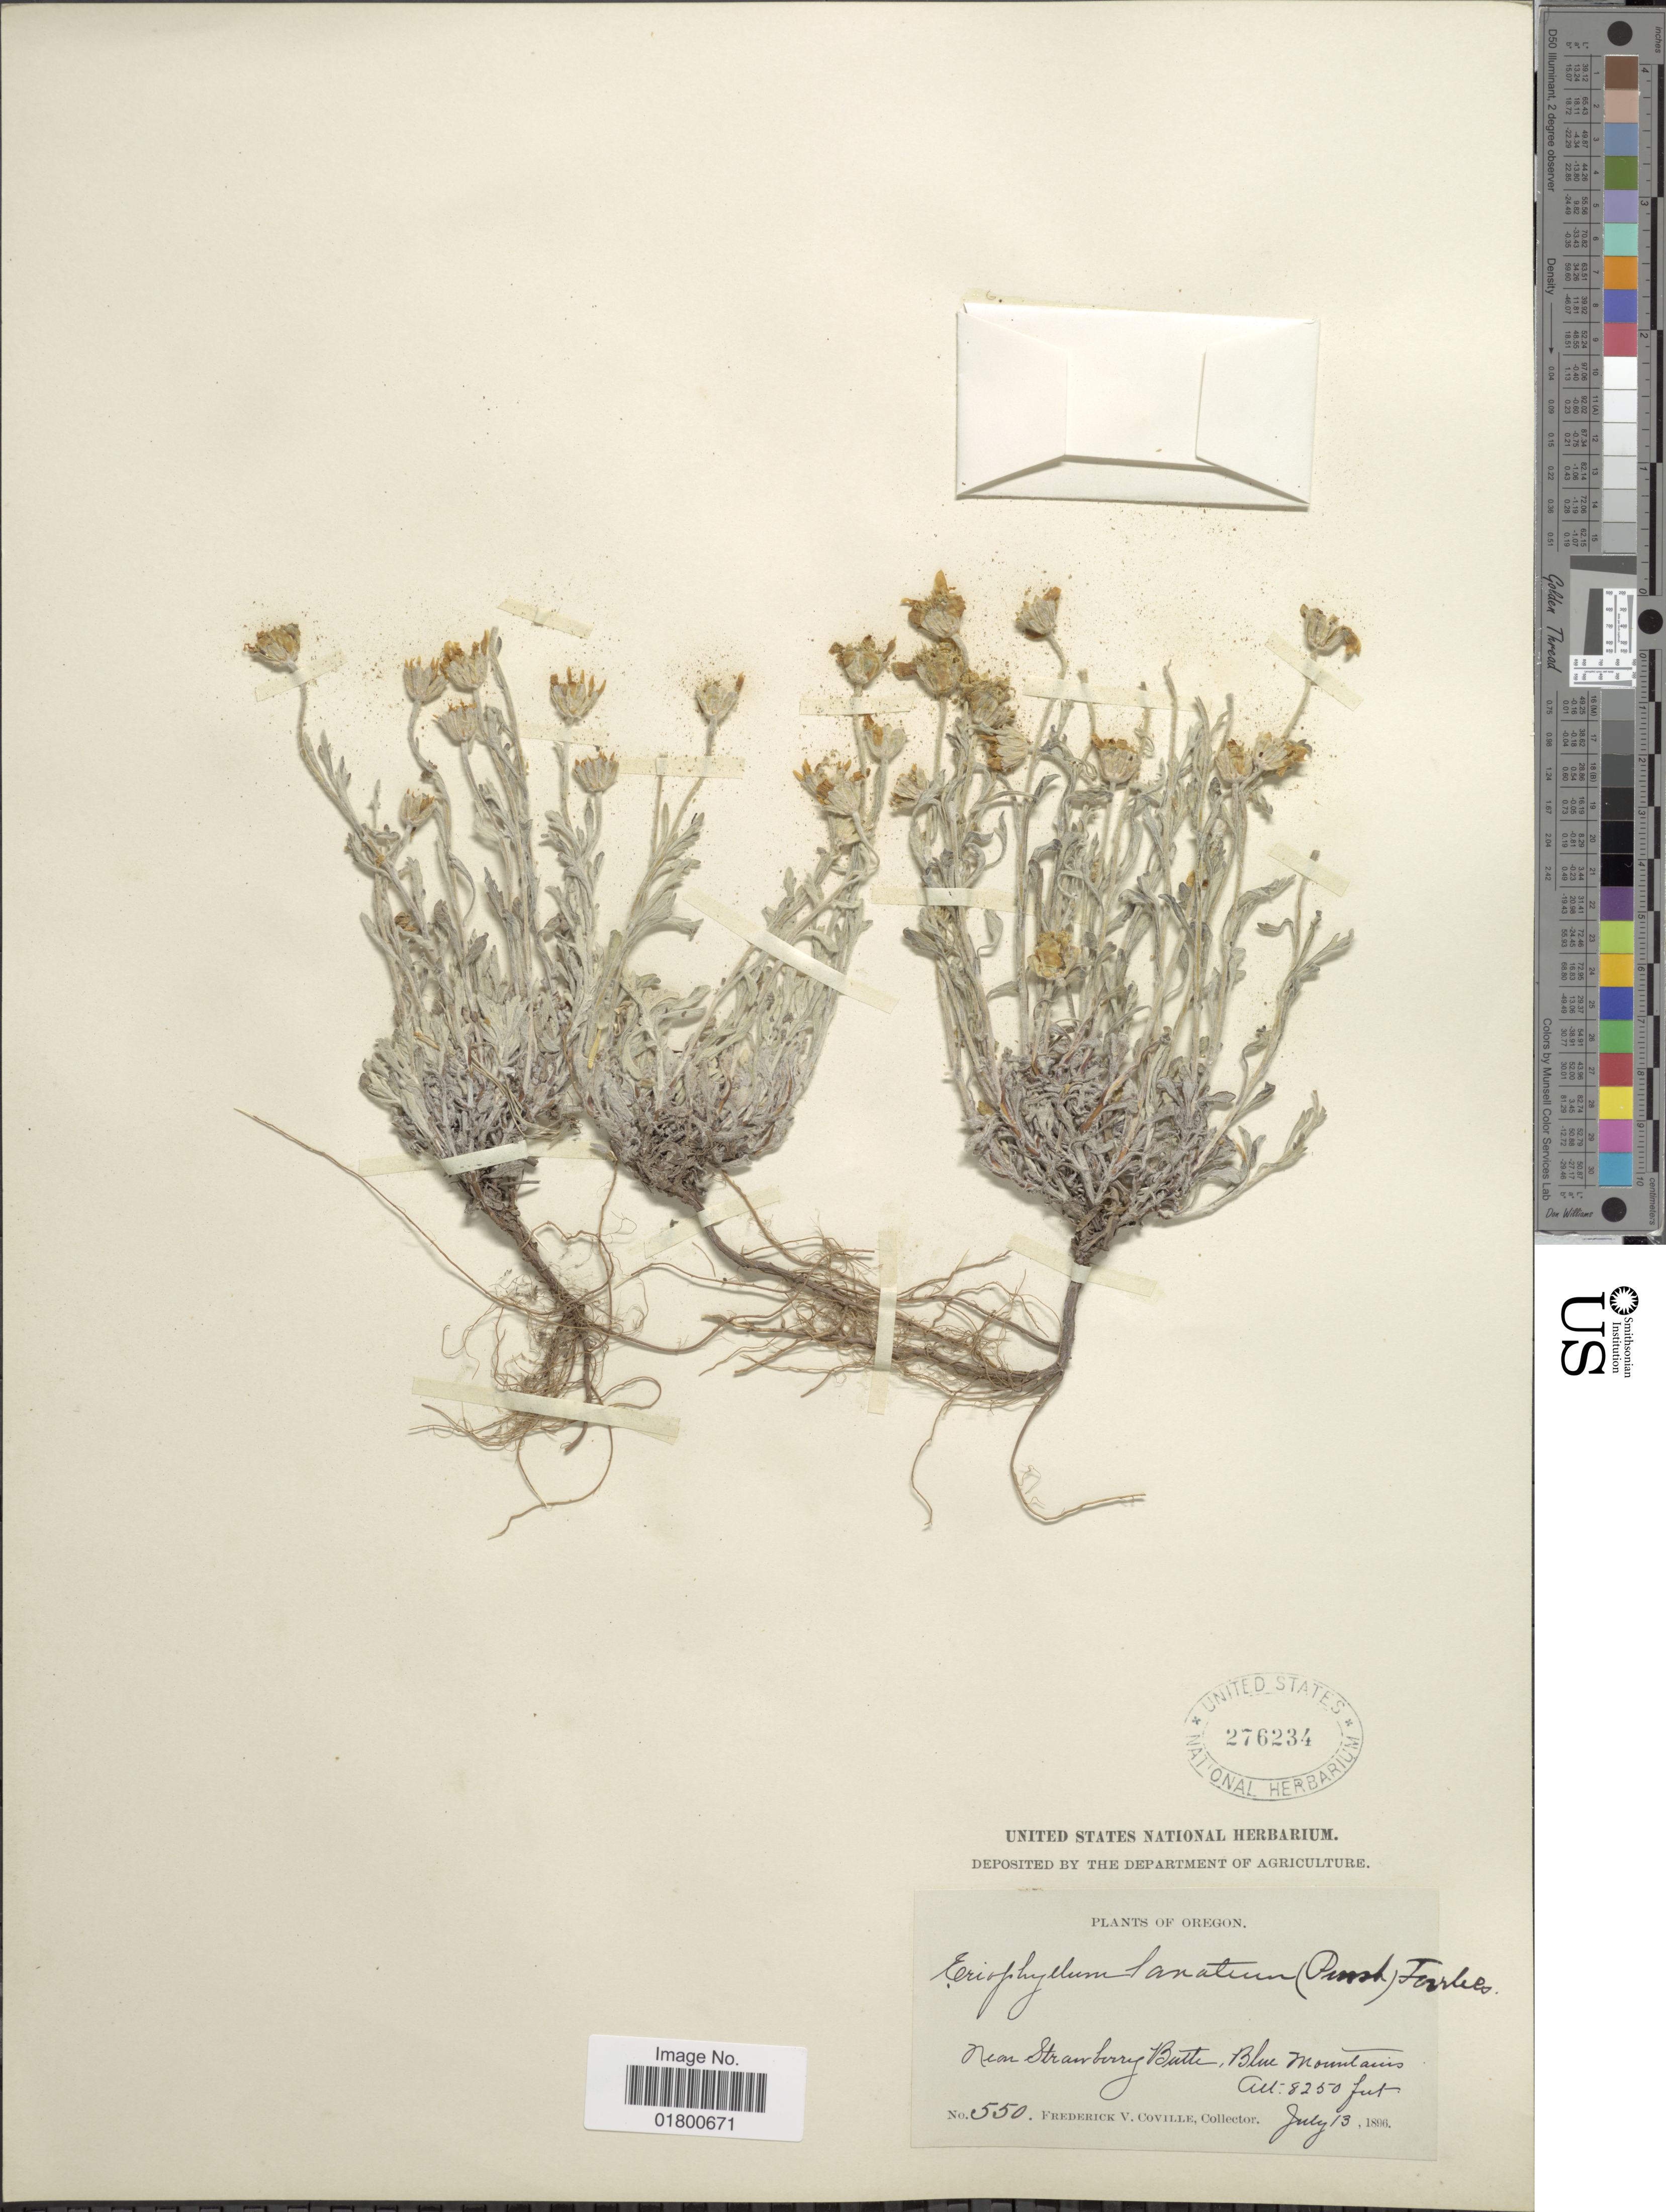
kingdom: Plantae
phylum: Tracheophyta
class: Magnoliopsida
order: Asterales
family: Asteraceae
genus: Eriophyllum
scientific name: Eriophyllum watsonii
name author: A. Gray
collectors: F. V. Coville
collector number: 550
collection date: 1896-07-13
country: United States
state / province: Oregon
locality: Near Strawberry Butte, Blue Mountains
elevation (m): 2515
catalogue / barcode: US 276234